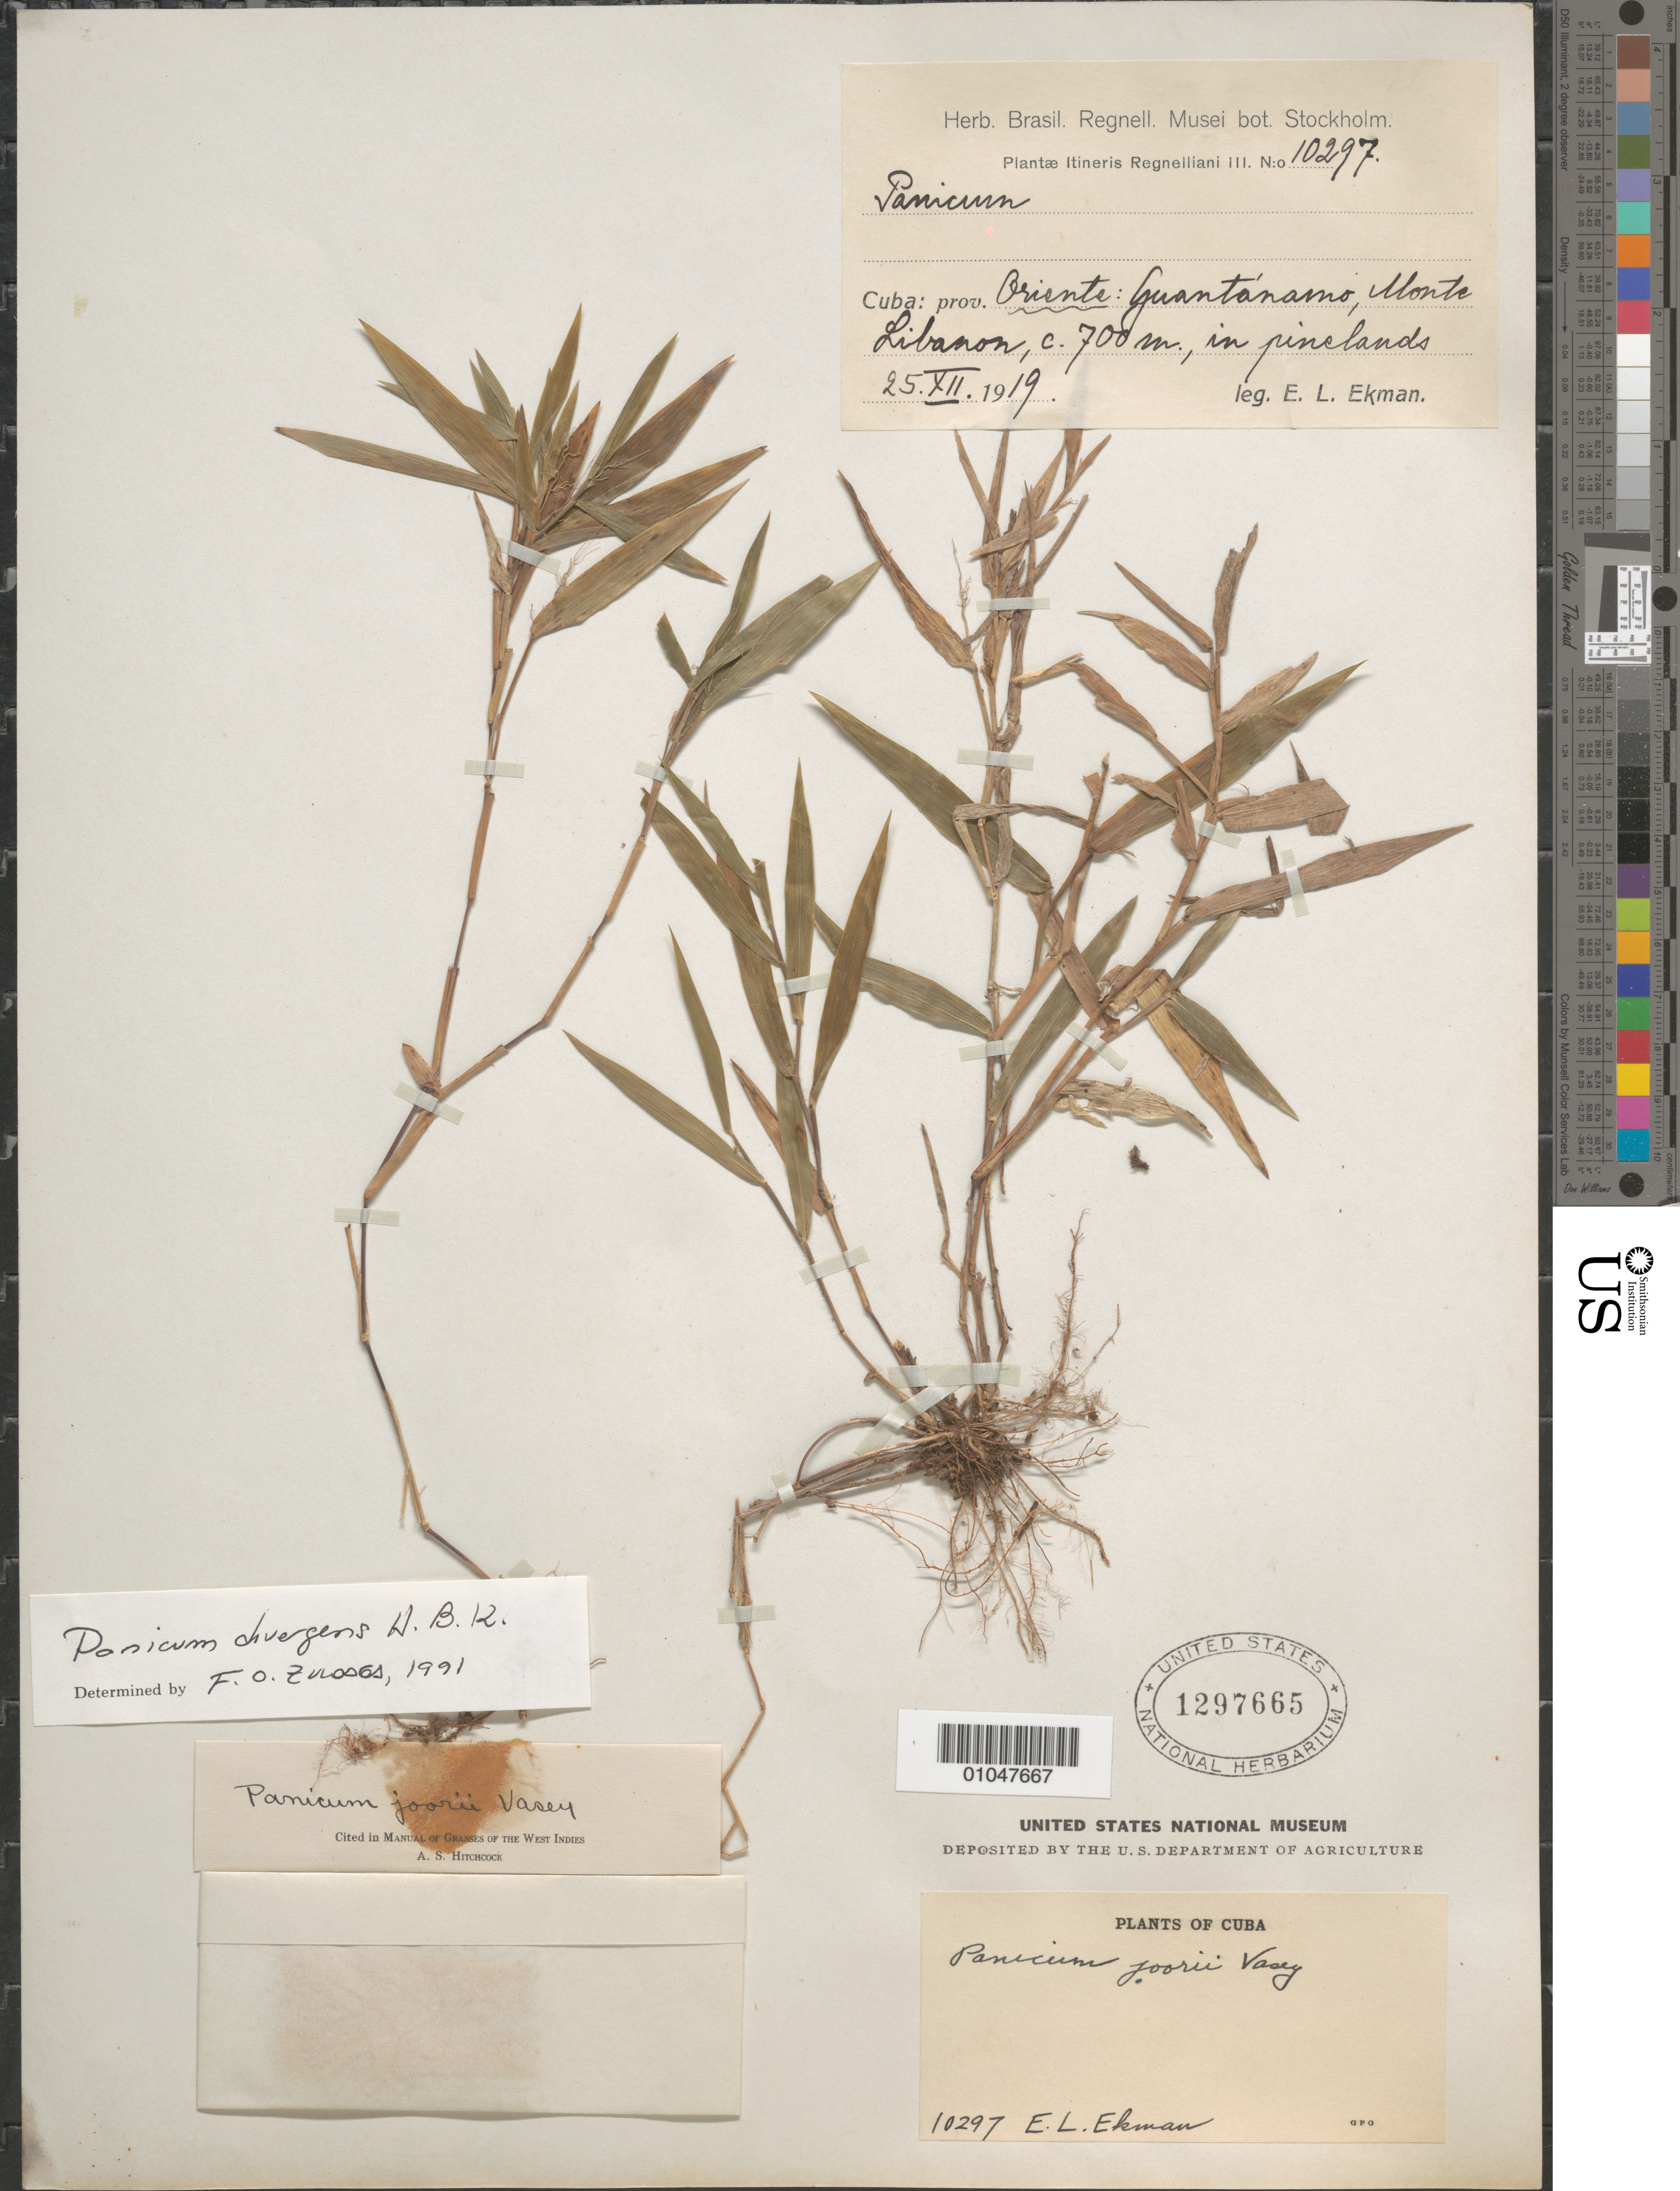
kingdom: Plantae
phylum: Tracheophyta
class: Liliopsida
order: Poales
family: Poaceae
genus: Panicum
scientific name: Panicum divergens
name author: Kunth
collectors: E. L. Ekman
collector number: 10297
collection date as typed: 25 Jul 1919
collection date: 1919-07-25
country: Cuba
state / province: Guantánamo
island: Cuba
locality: Guantánamo, Monte Libanon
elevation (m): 700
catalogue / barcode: US 1297665